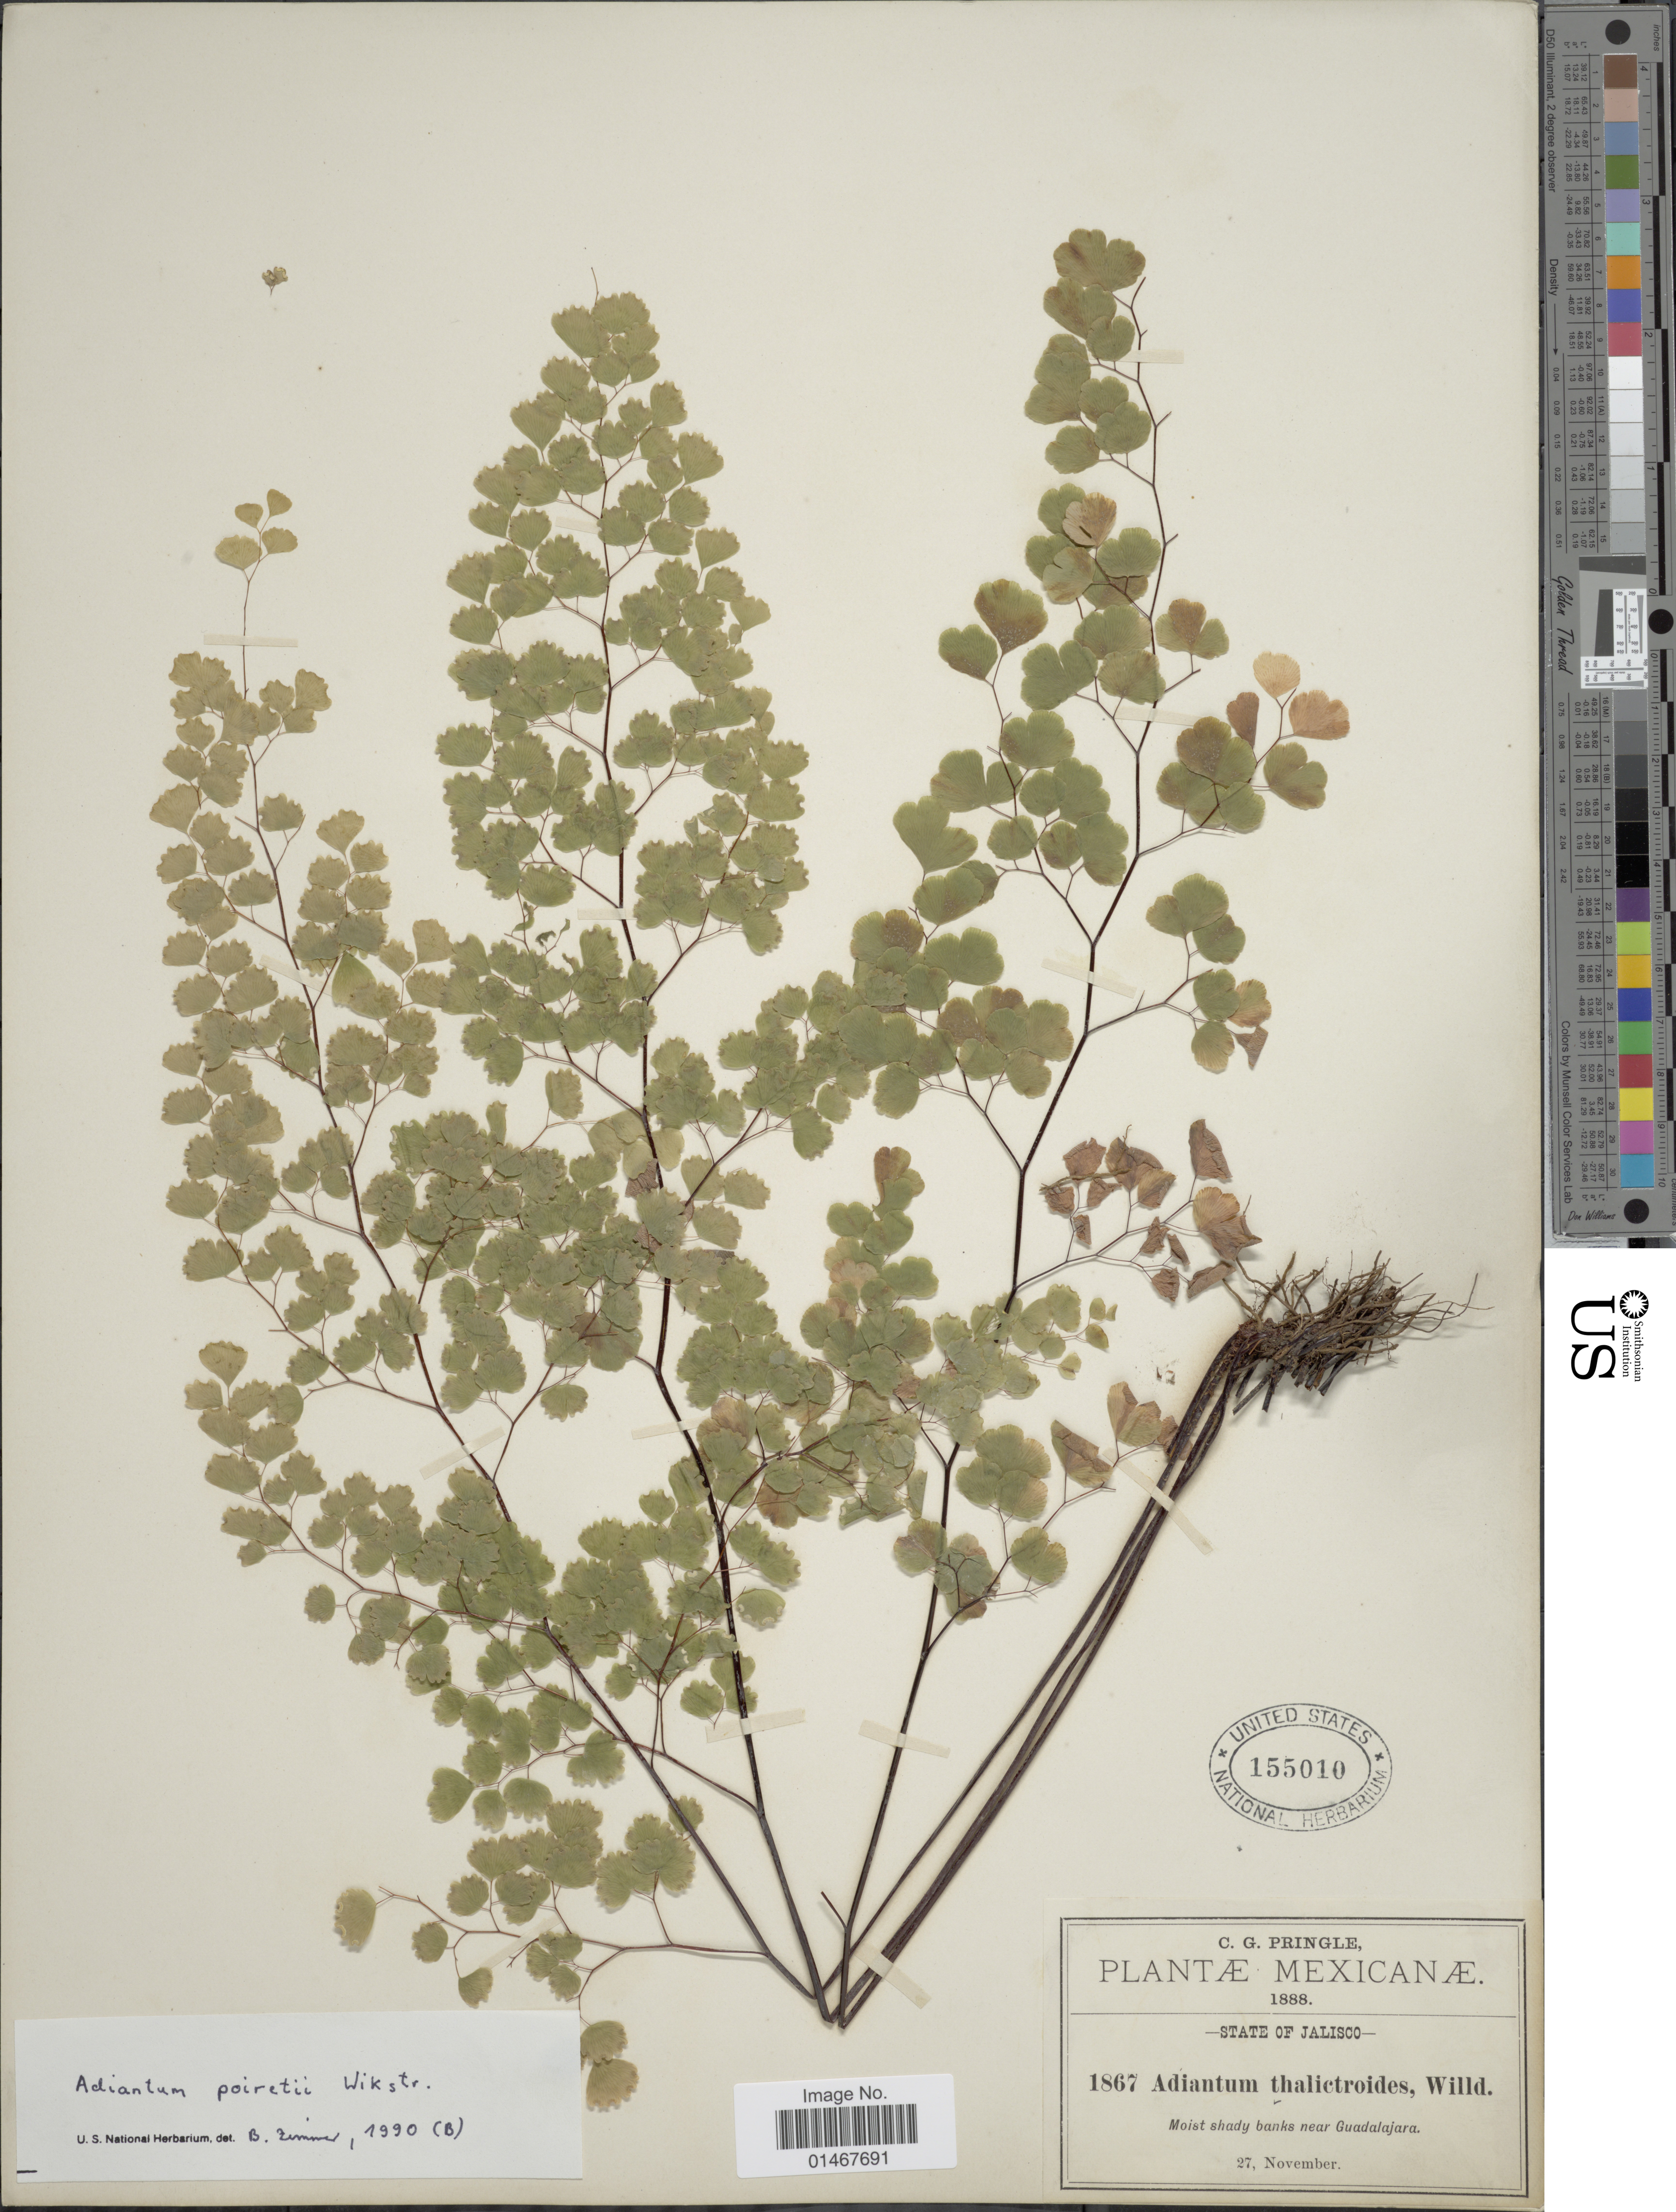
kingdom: Plantae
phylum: Tracheophyta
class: Polypodiopsida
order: Polypodiales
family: Pteridaceae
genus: Adiantum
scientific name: Adiantum poiretii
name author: Wikstr.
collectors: C. G. Pringle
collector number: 1867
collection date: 1888-11-27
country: Mexico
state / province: Jalisco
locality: Moist shady banks near Guadalajara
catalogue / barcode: US 155010